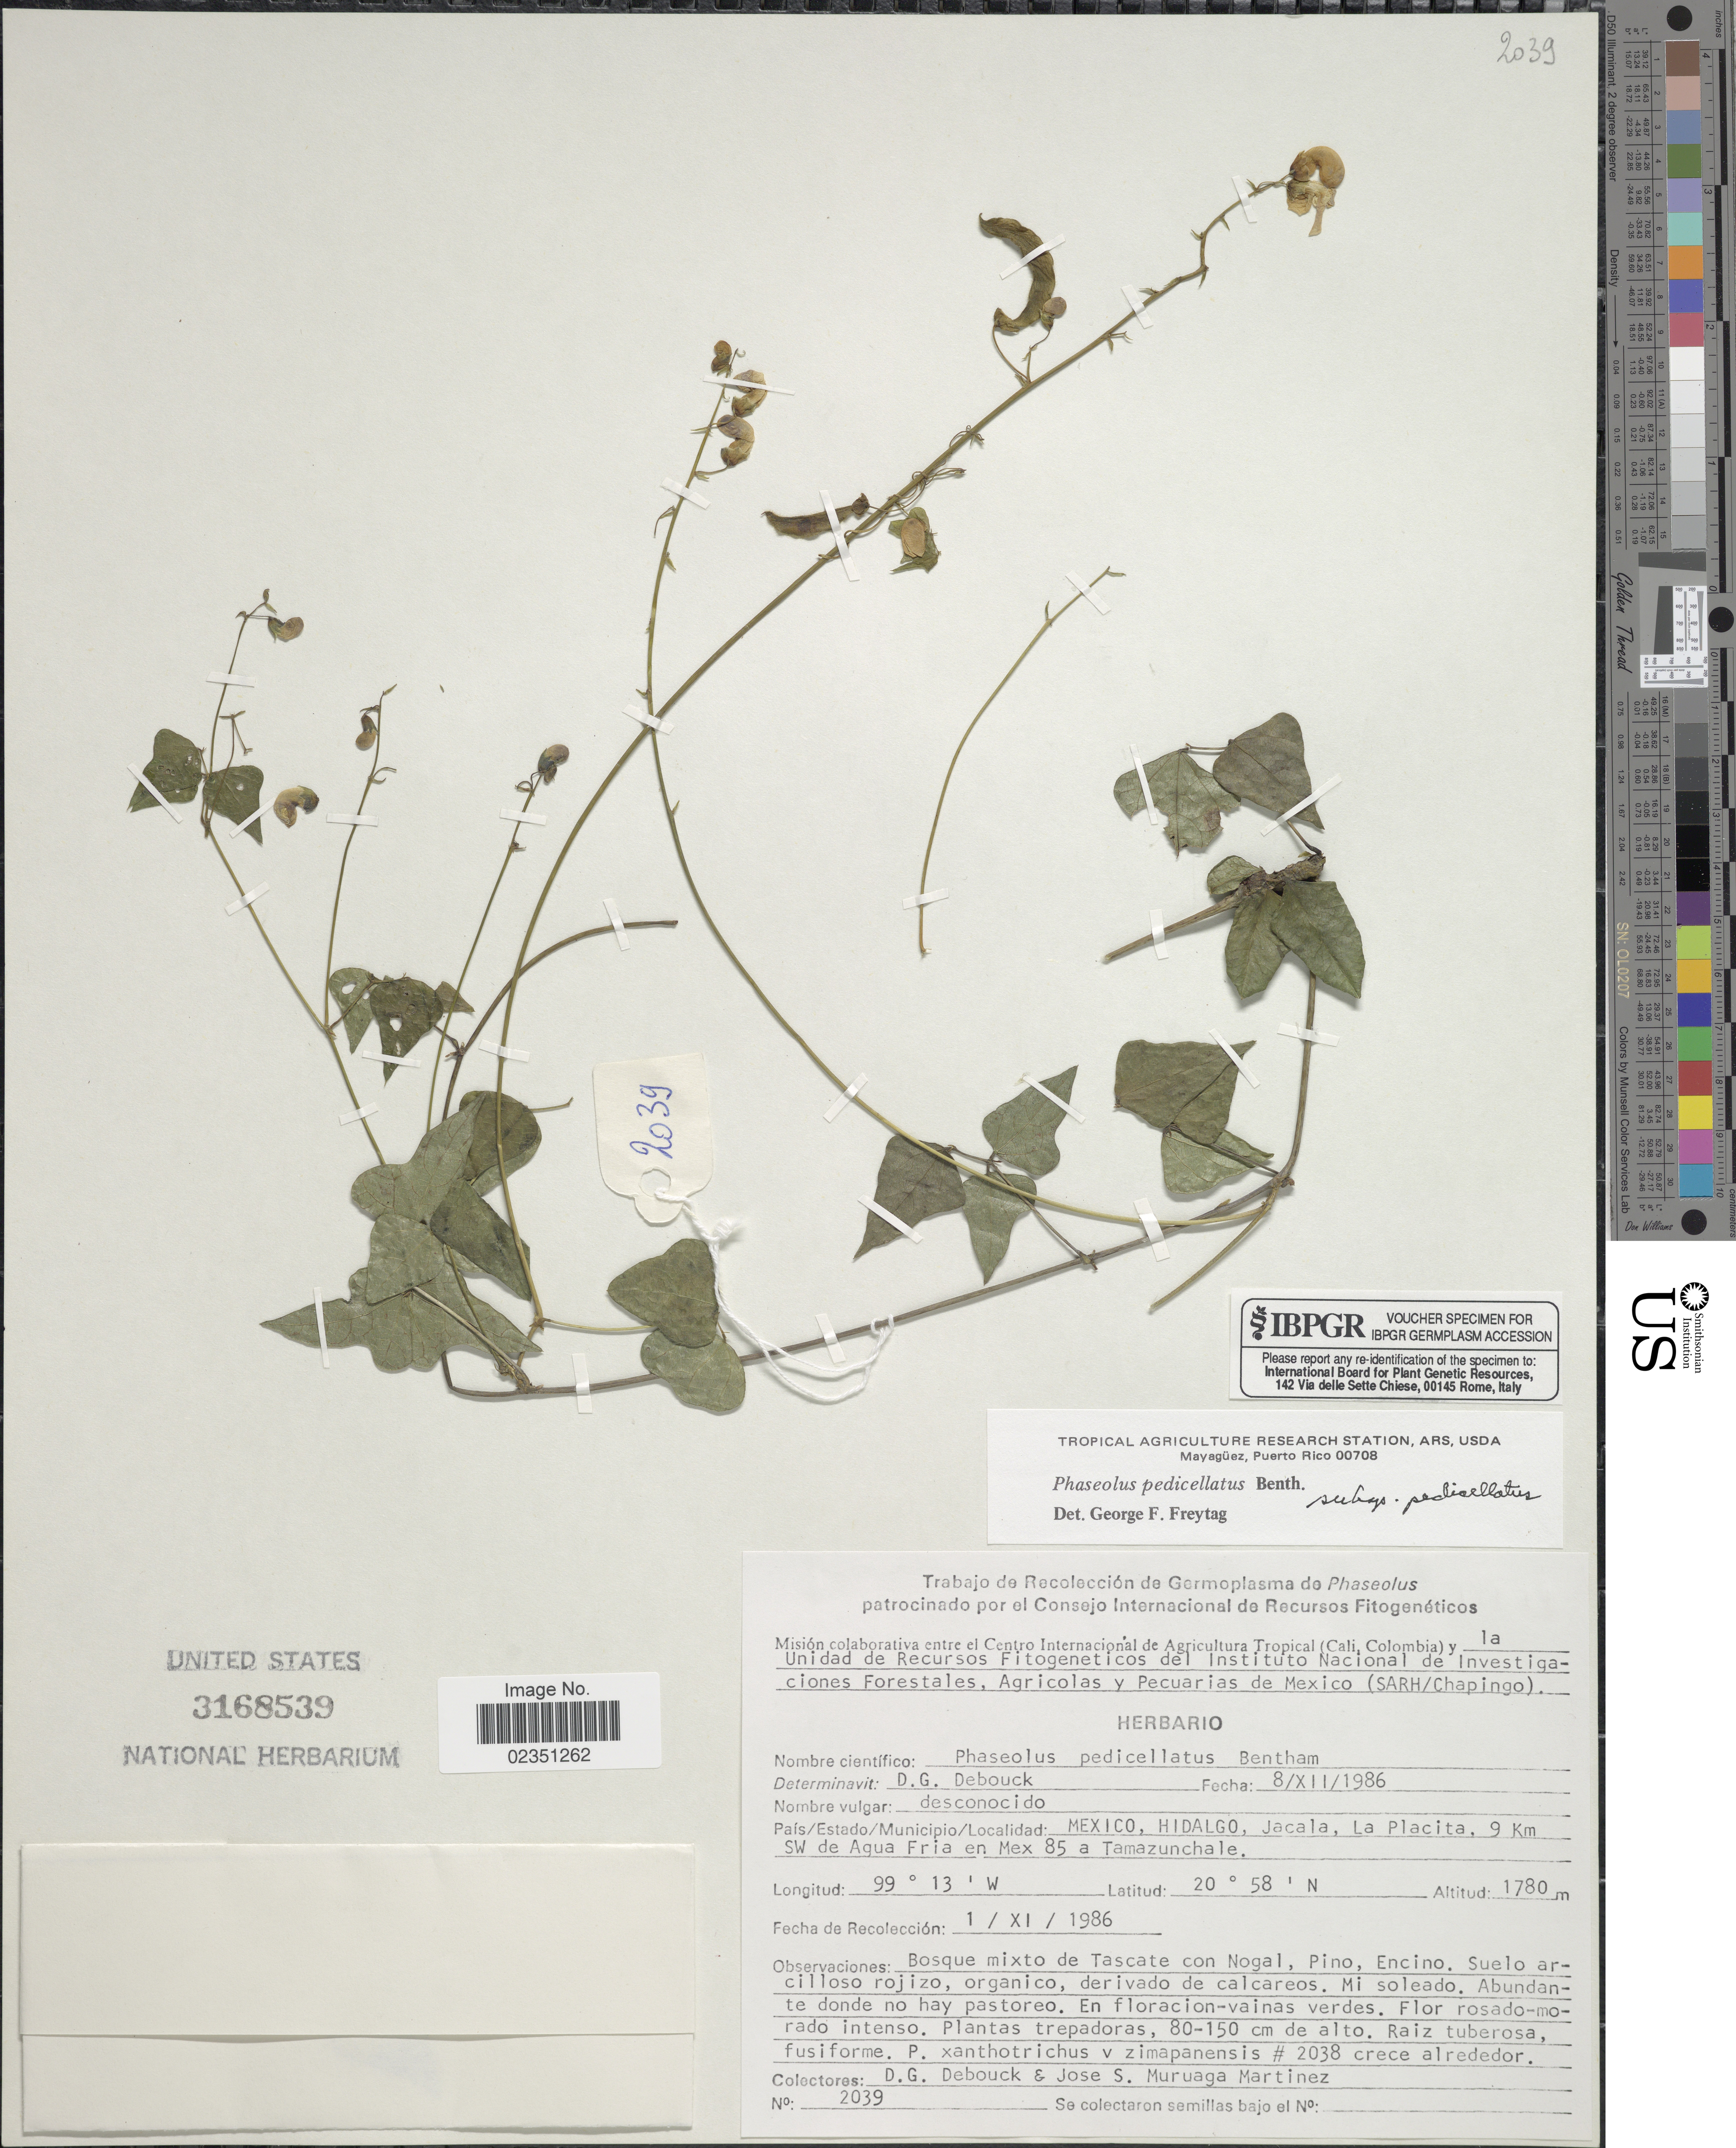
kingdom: Plantae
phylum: Tracheophyta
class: Magnoliopsida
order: Fabales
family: Fabaceae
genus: Phaseolus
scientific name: Phaseolus pedicellatus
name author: Benth.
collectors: D. Debouck & J. Muruaga Martinez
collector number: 2039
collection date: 1986-11-01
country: Mexico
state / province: Hidalgo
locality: La Placita, 9 Km SW de Agua Fria en Mex 85 a Tamazunchale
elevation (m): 1780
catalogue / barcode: US 3168539